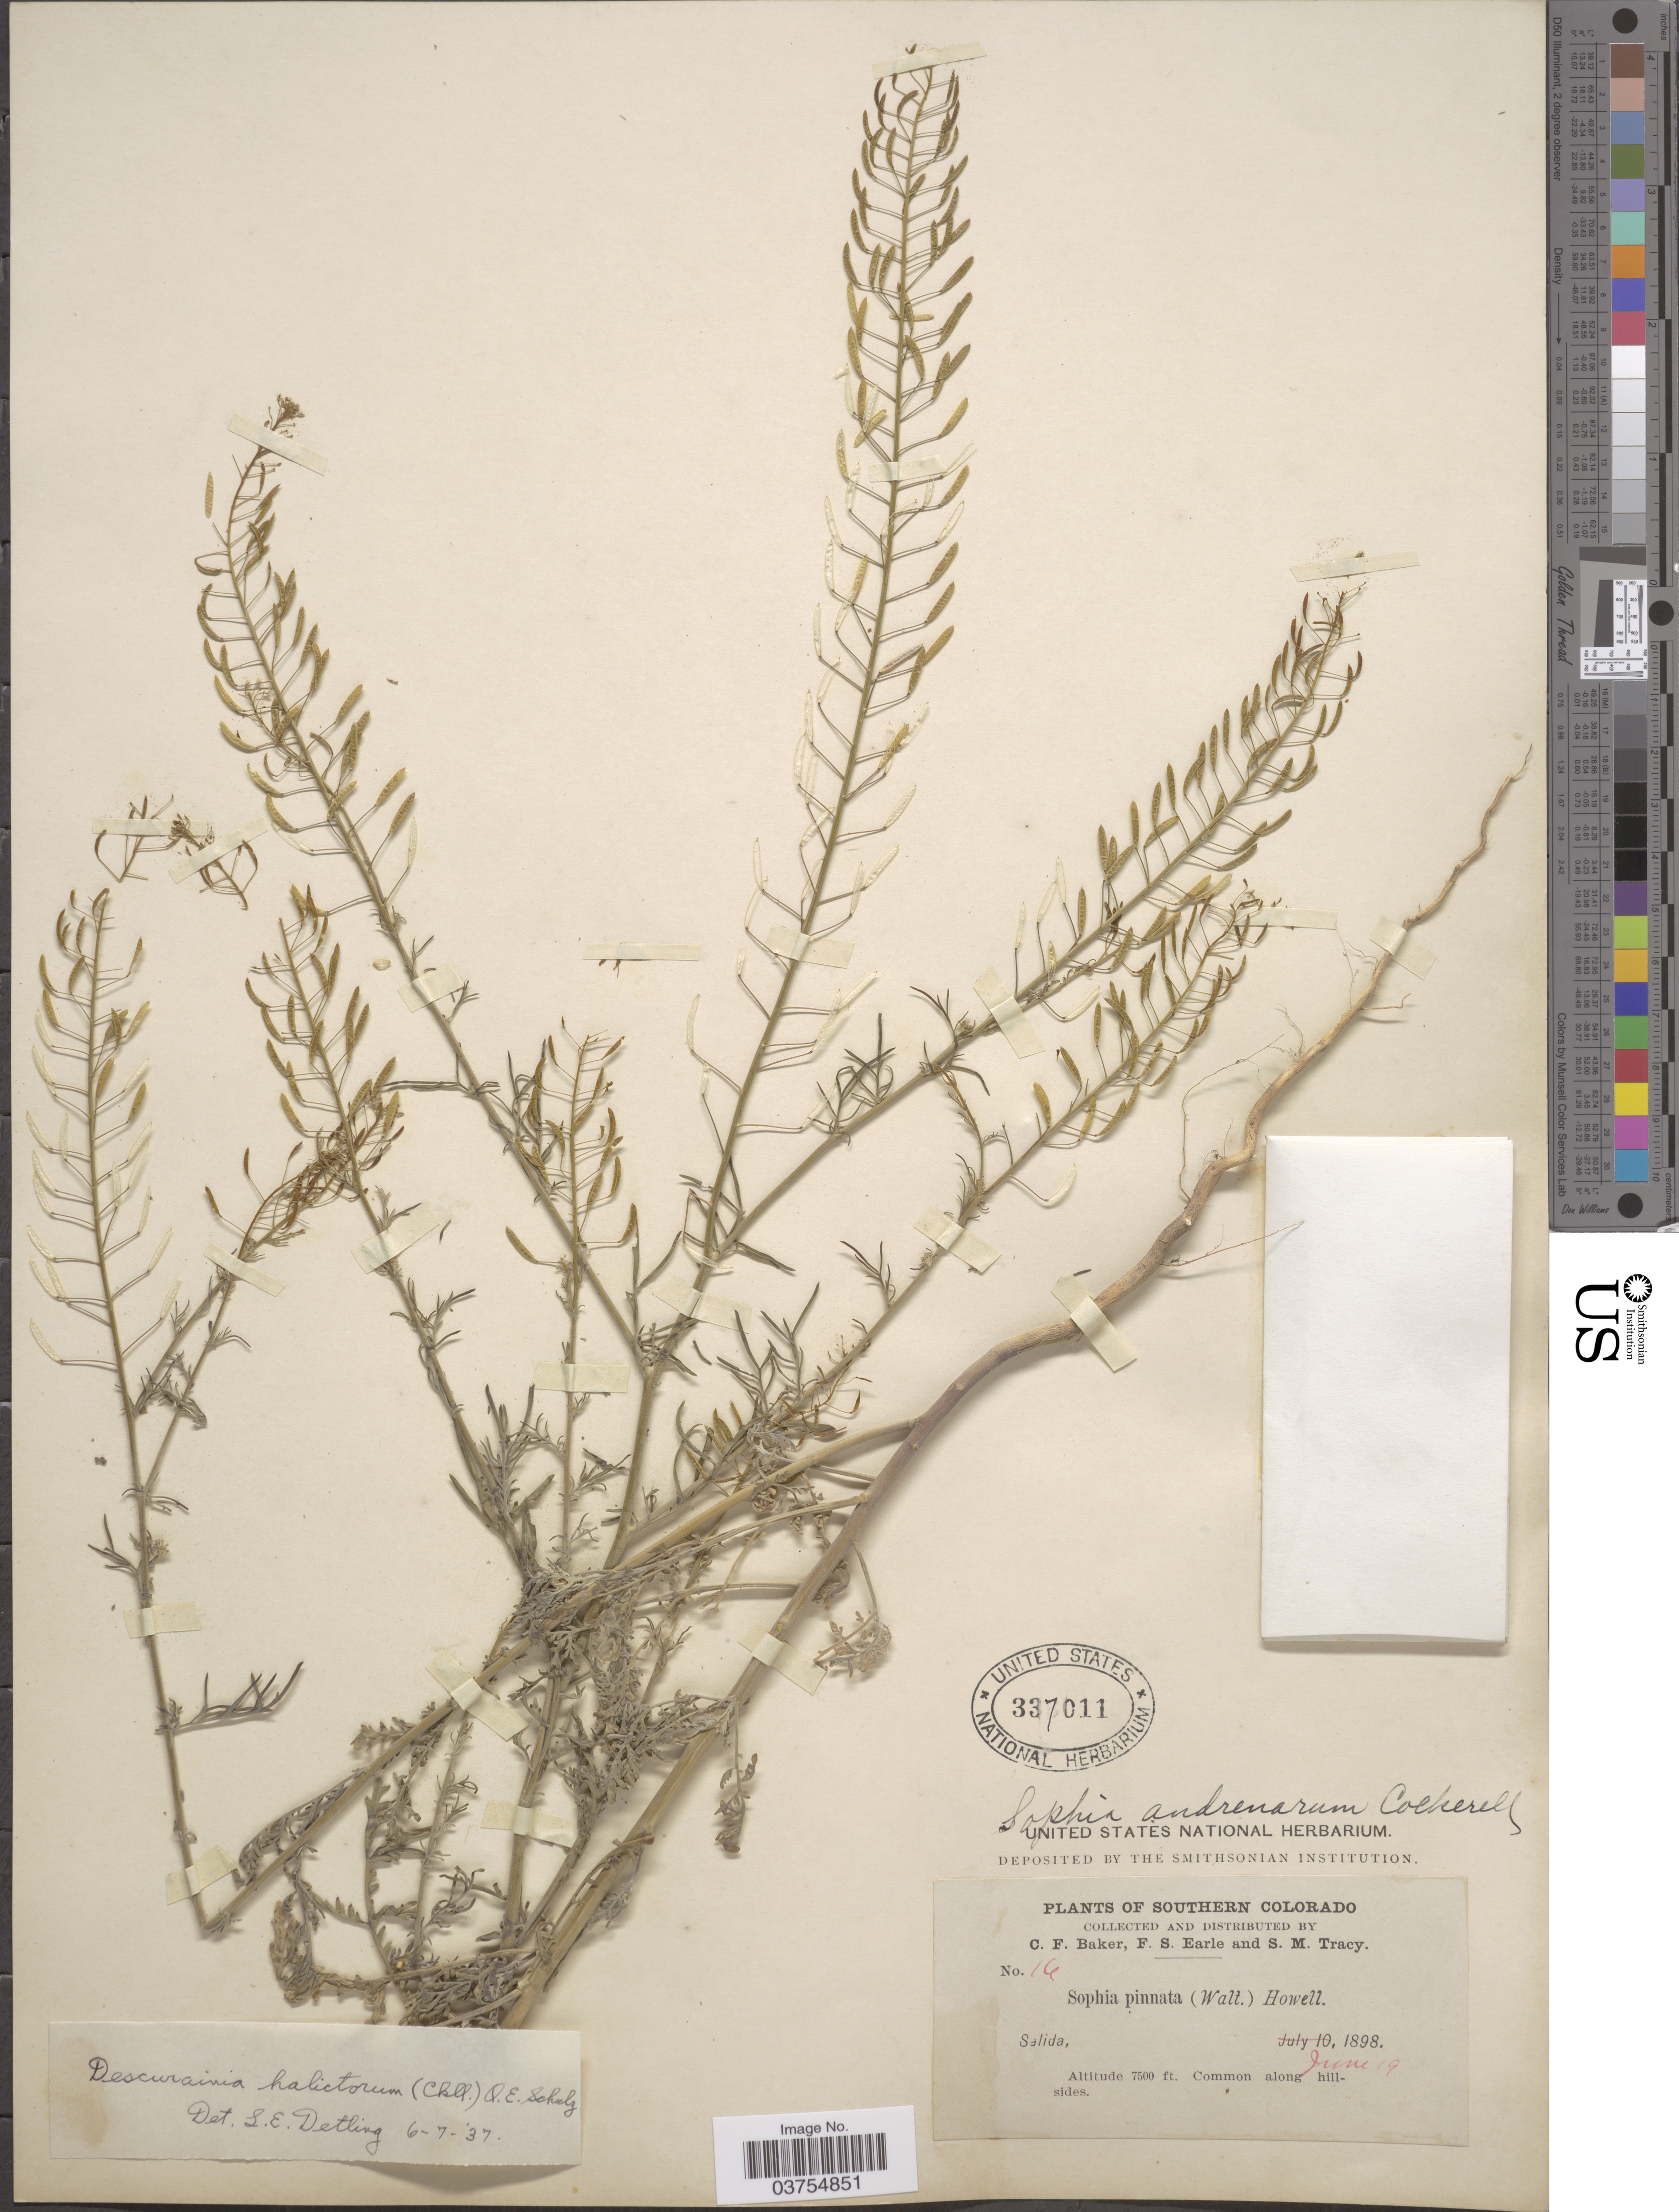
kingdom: Plantae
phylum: Tracheophyta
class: Magnoliopsida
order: Brassicales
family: Brassicaceae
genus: Descurainia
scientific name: Descurainia pinnata subsp. halictorum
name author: (Cockerell) Detling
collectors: C. F. Baker, F. S. Earle & S. M. Tracy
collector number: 16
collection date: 1898-06-19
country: United States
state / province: Colorado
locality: Southern Colorado. Salida.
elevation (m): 2286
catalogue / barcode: US 337011